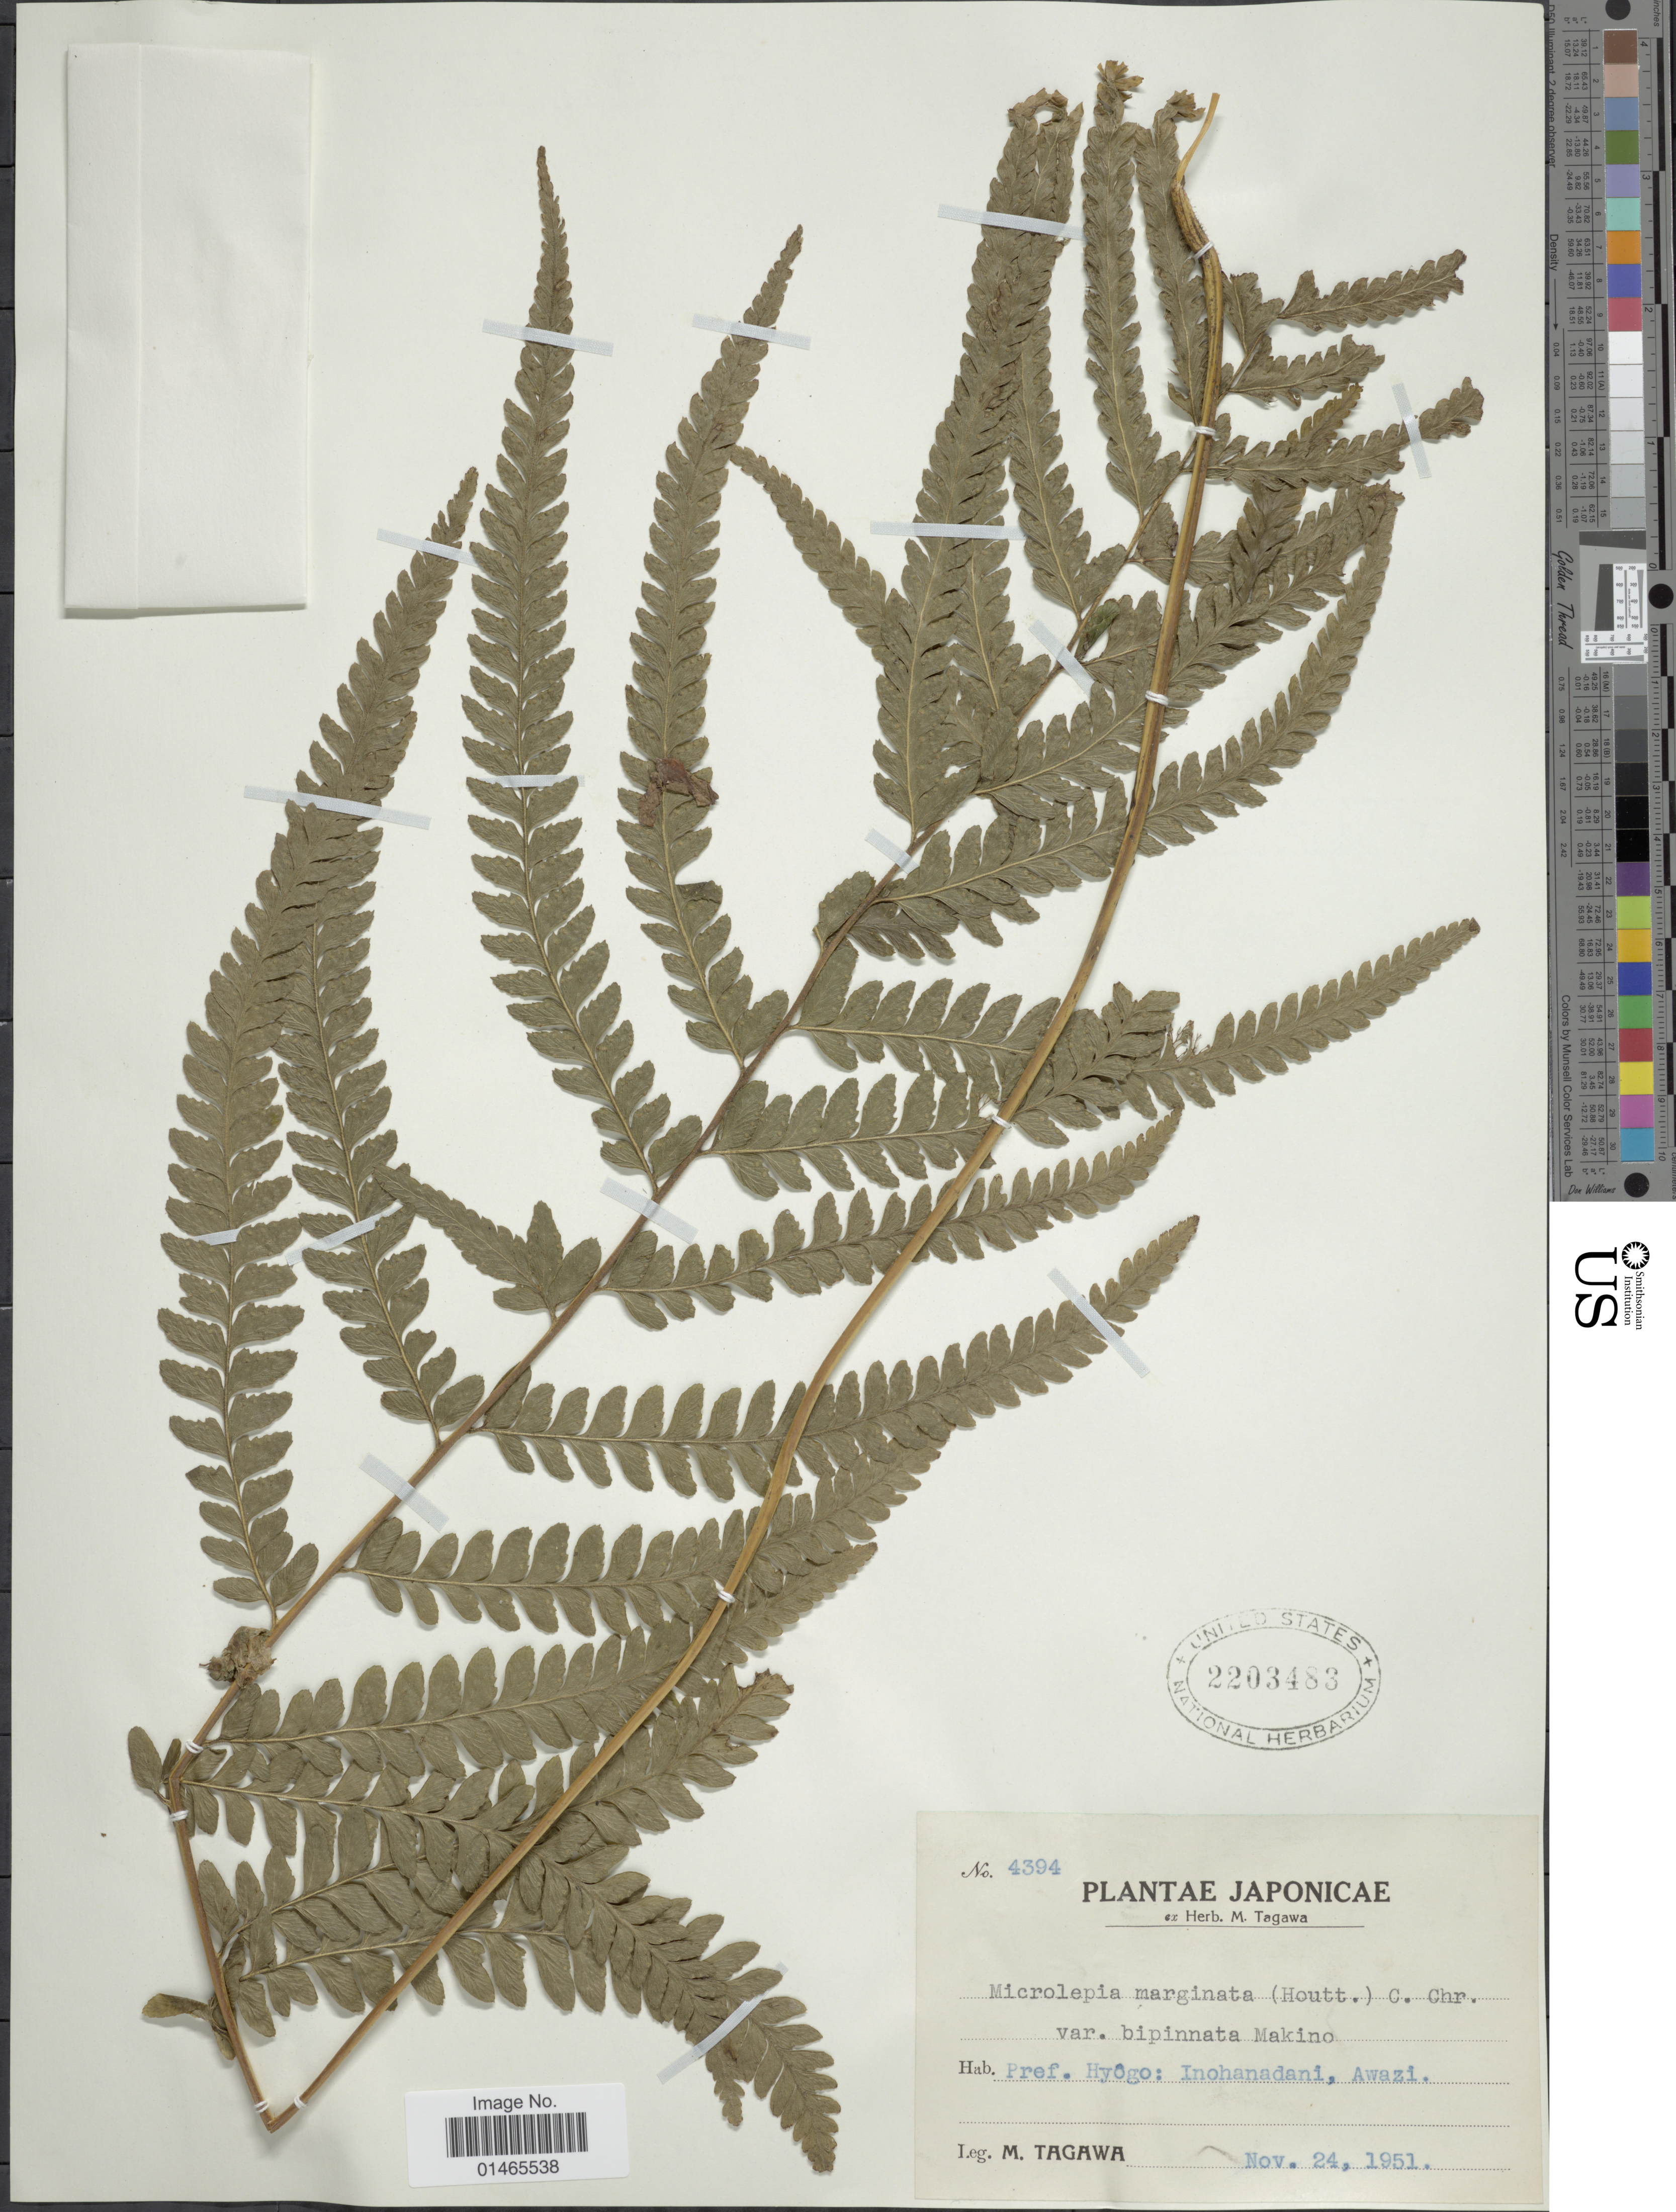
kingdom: Plantae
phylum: Tracheophyta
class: Polypodiopsida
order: Polypodiales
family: Dennstaedtiaceae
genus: Microlepia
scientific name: Microlepia marginata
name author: (Houtt.) C. Chr.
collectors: M. Tagawa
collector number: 4394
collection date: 1951-11-24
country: Japan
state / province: Hyogo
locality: Inohanadani, Awazi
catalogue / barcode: US 2203483